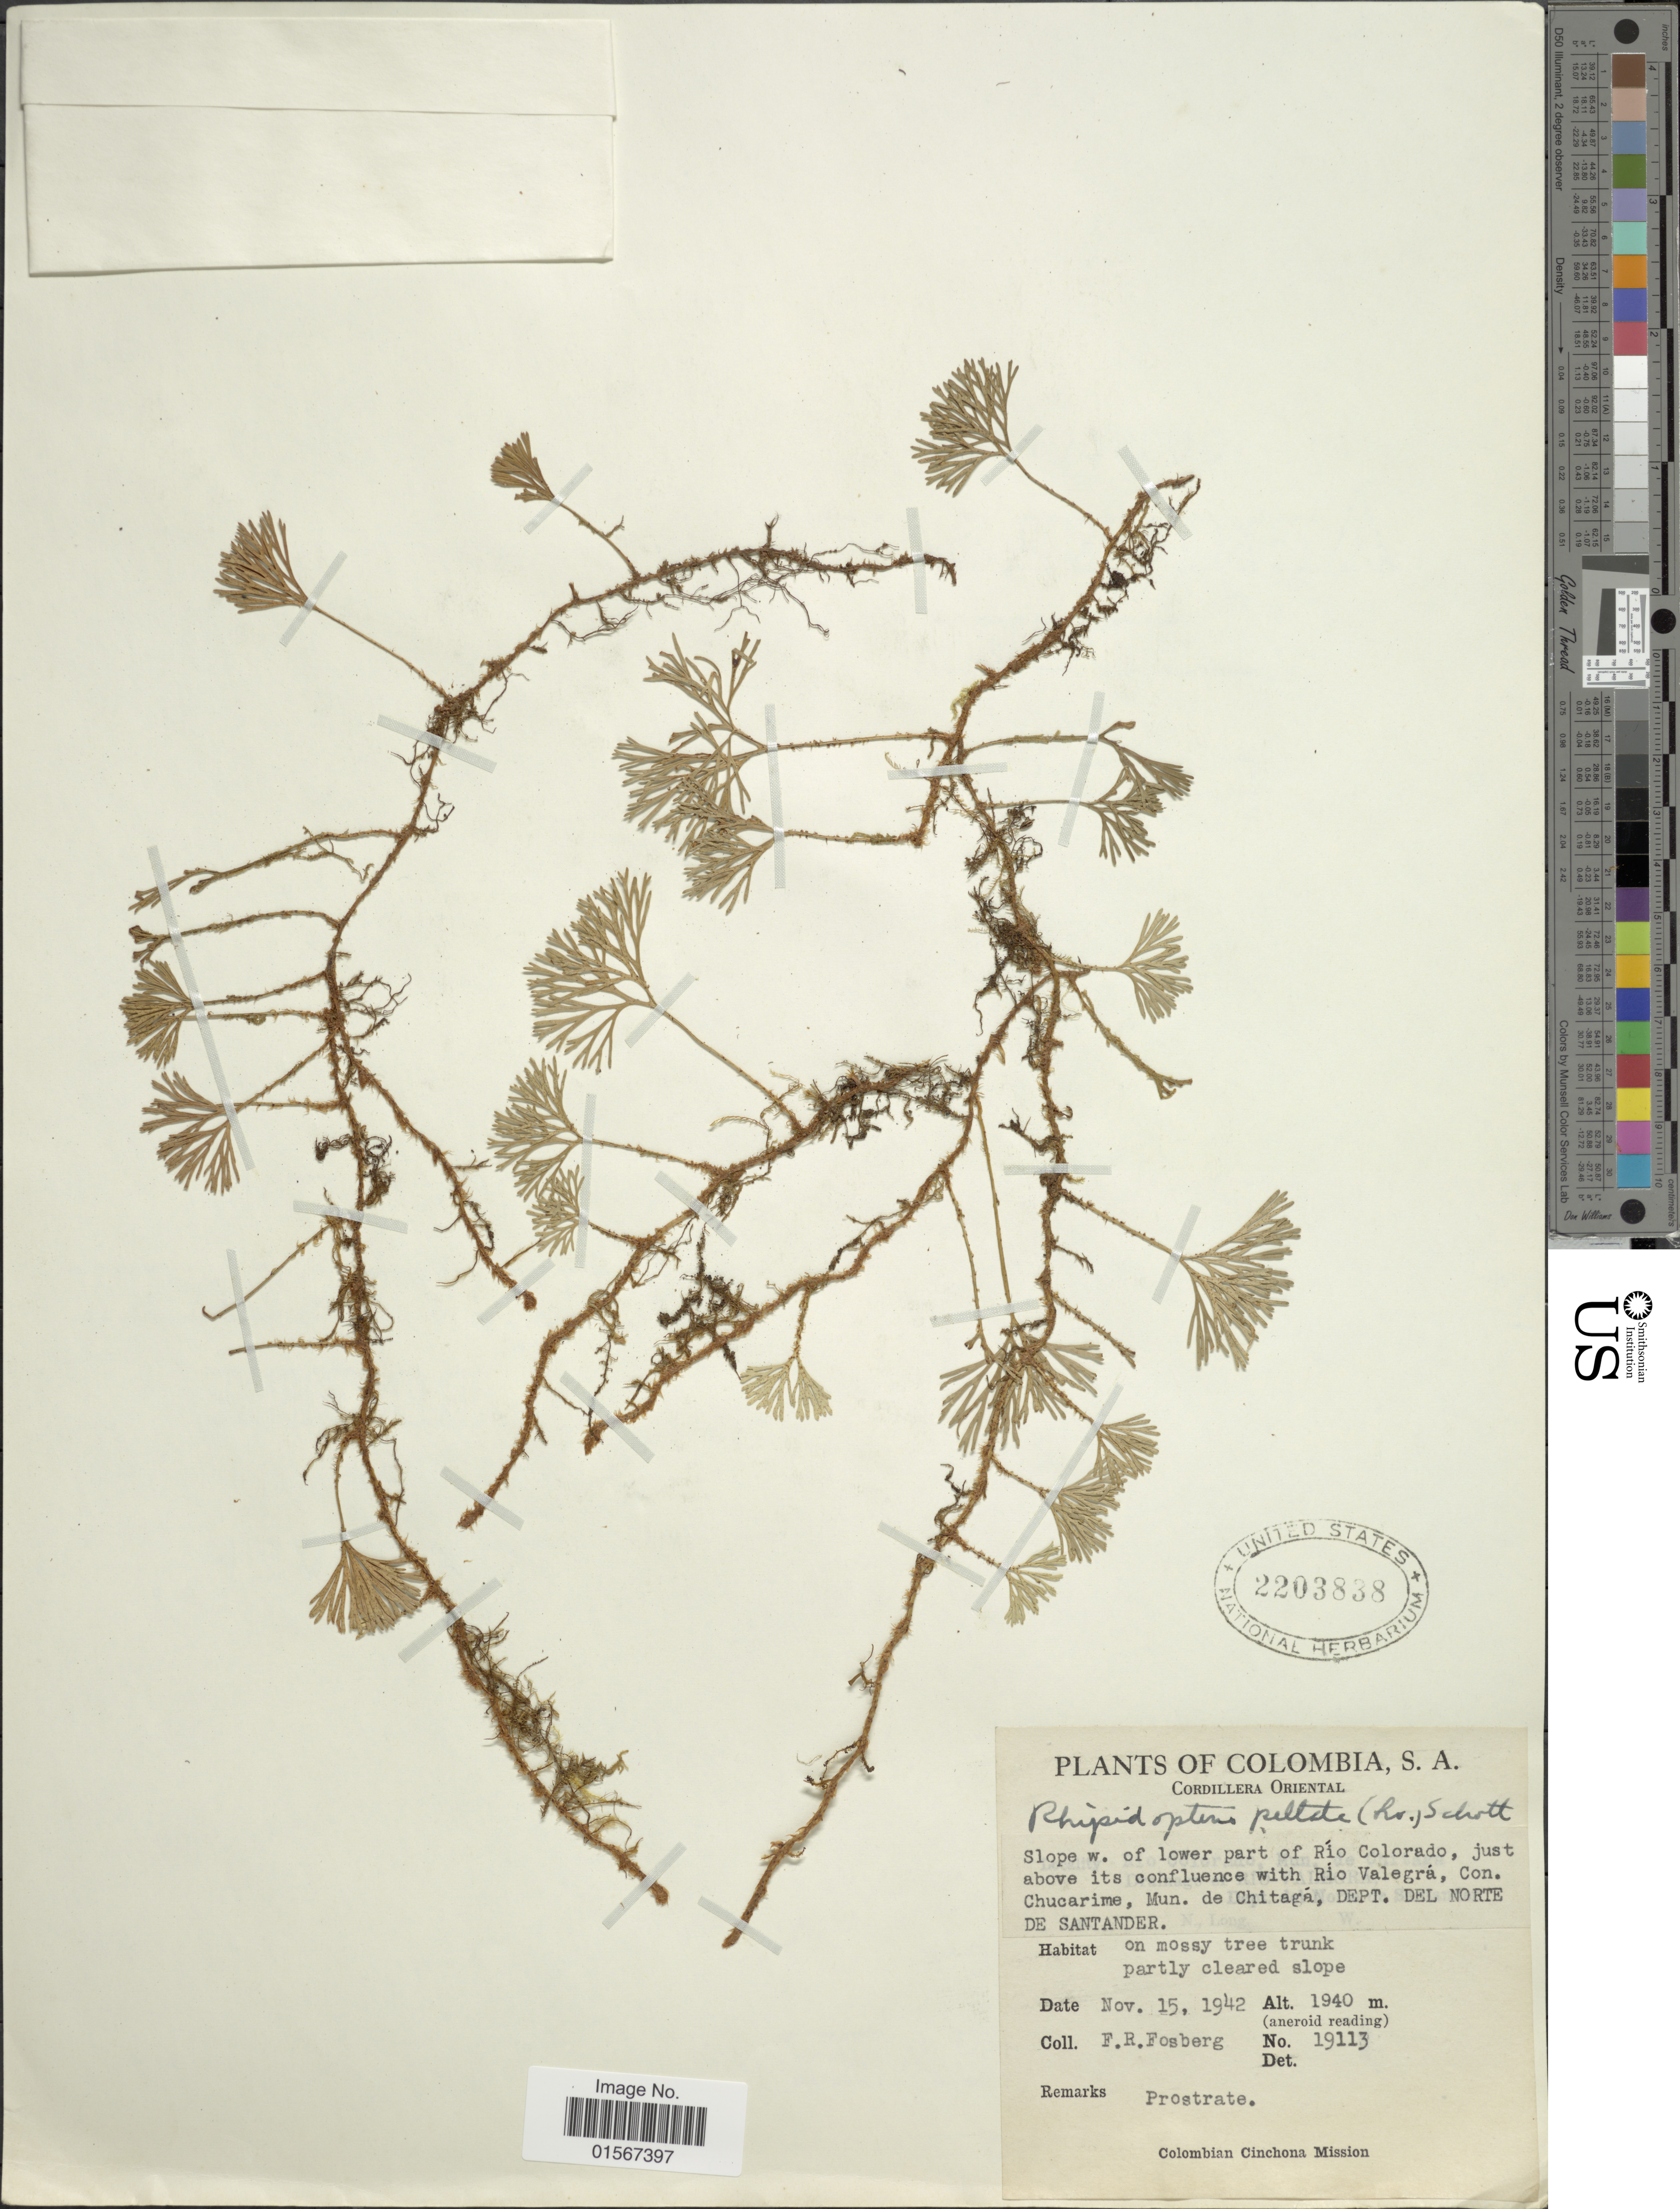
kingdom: Plantae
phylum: Tracheophyta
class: Polypodiopsida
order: Polypodiales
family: Dryopteridaceae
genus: Elaphoglossum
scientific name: Elaphoglossum peltatum f. peltatum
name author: (Sw.) Urb.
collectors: F. R. Fosberg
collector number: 19113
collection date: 1942-11-15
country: Colombia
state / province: Norte de Santander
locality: Colombia, S.A. Cordillera Oriental, slope w. of lower part of Río Colorado, just above its confluence with Río Valegrá, Con. Chucarime, Mun. de Chitagá, Dept. del Norte de Santander.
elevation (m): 1940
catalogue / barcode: US 2203838